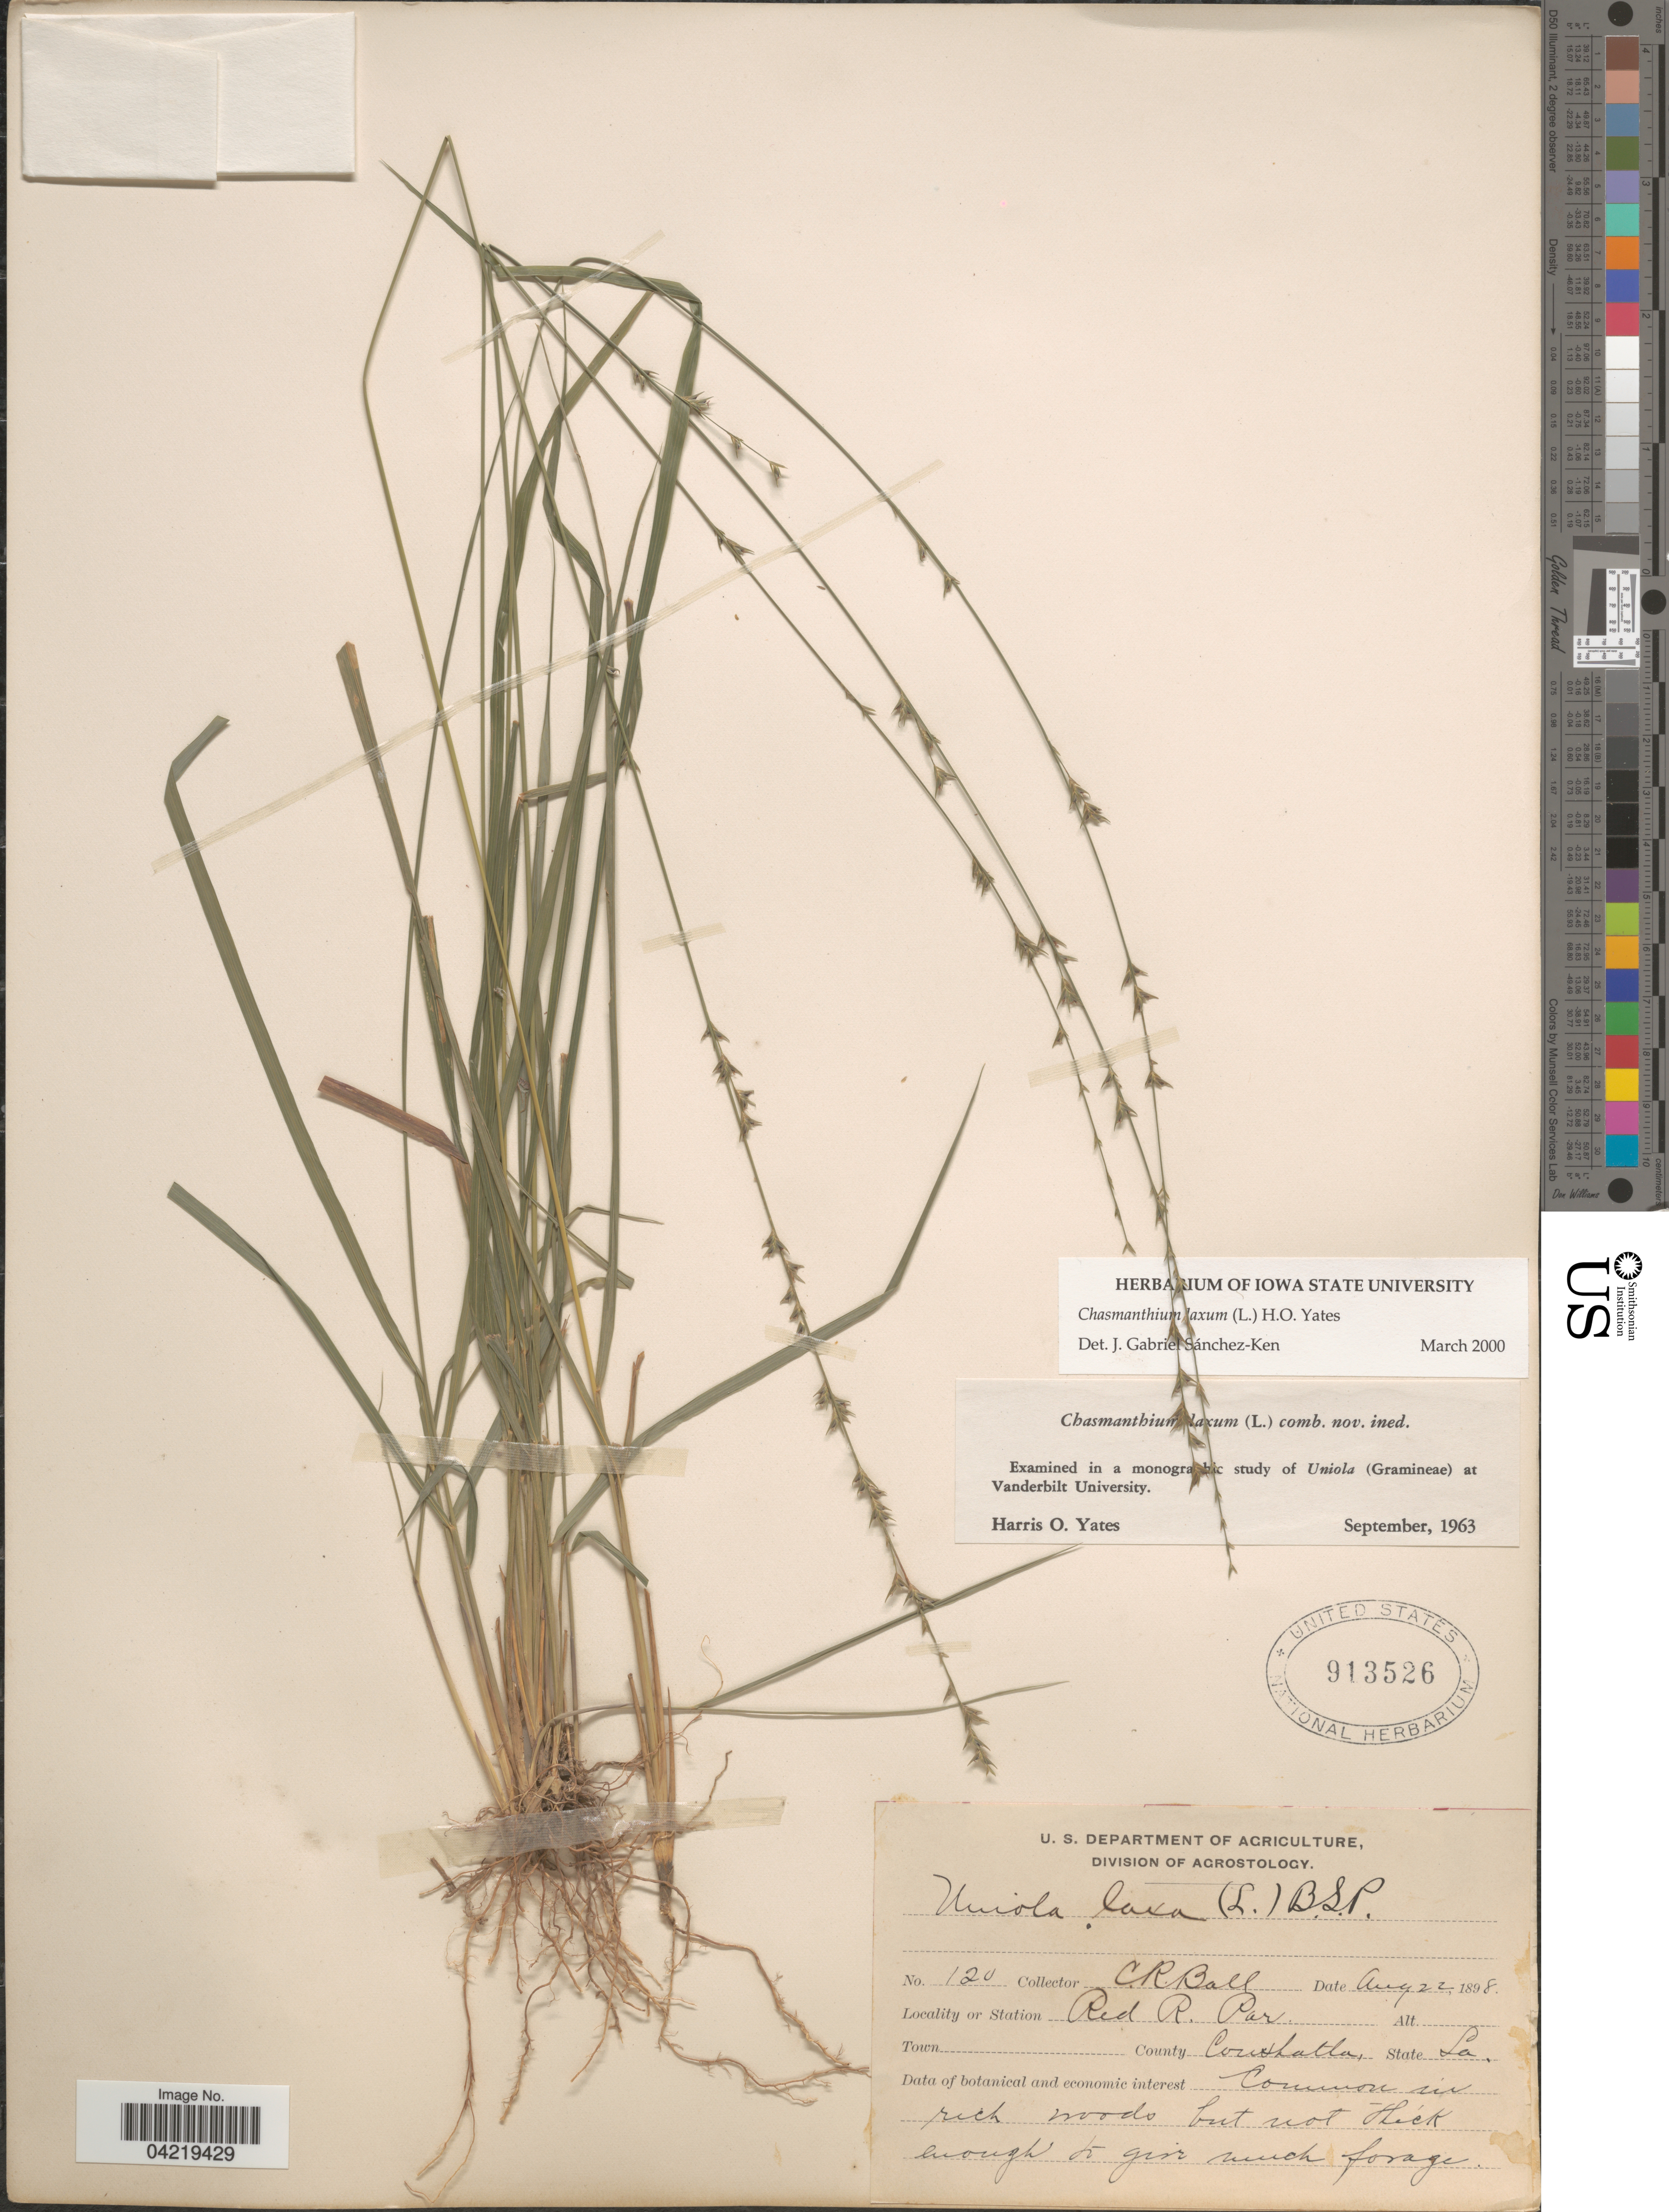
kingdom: Plantae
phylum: Tracheophyta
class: Liliopsida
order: Poales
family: Poaceae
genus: Chasmanthium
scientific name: Chasmanthium laxum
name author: (L.) H.O. Yates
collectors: C. R. Ball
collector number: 120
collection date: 1898-08-22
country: United States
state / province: Louisiana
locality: Red R. Par. County Coushatta.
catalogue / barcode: US 913526